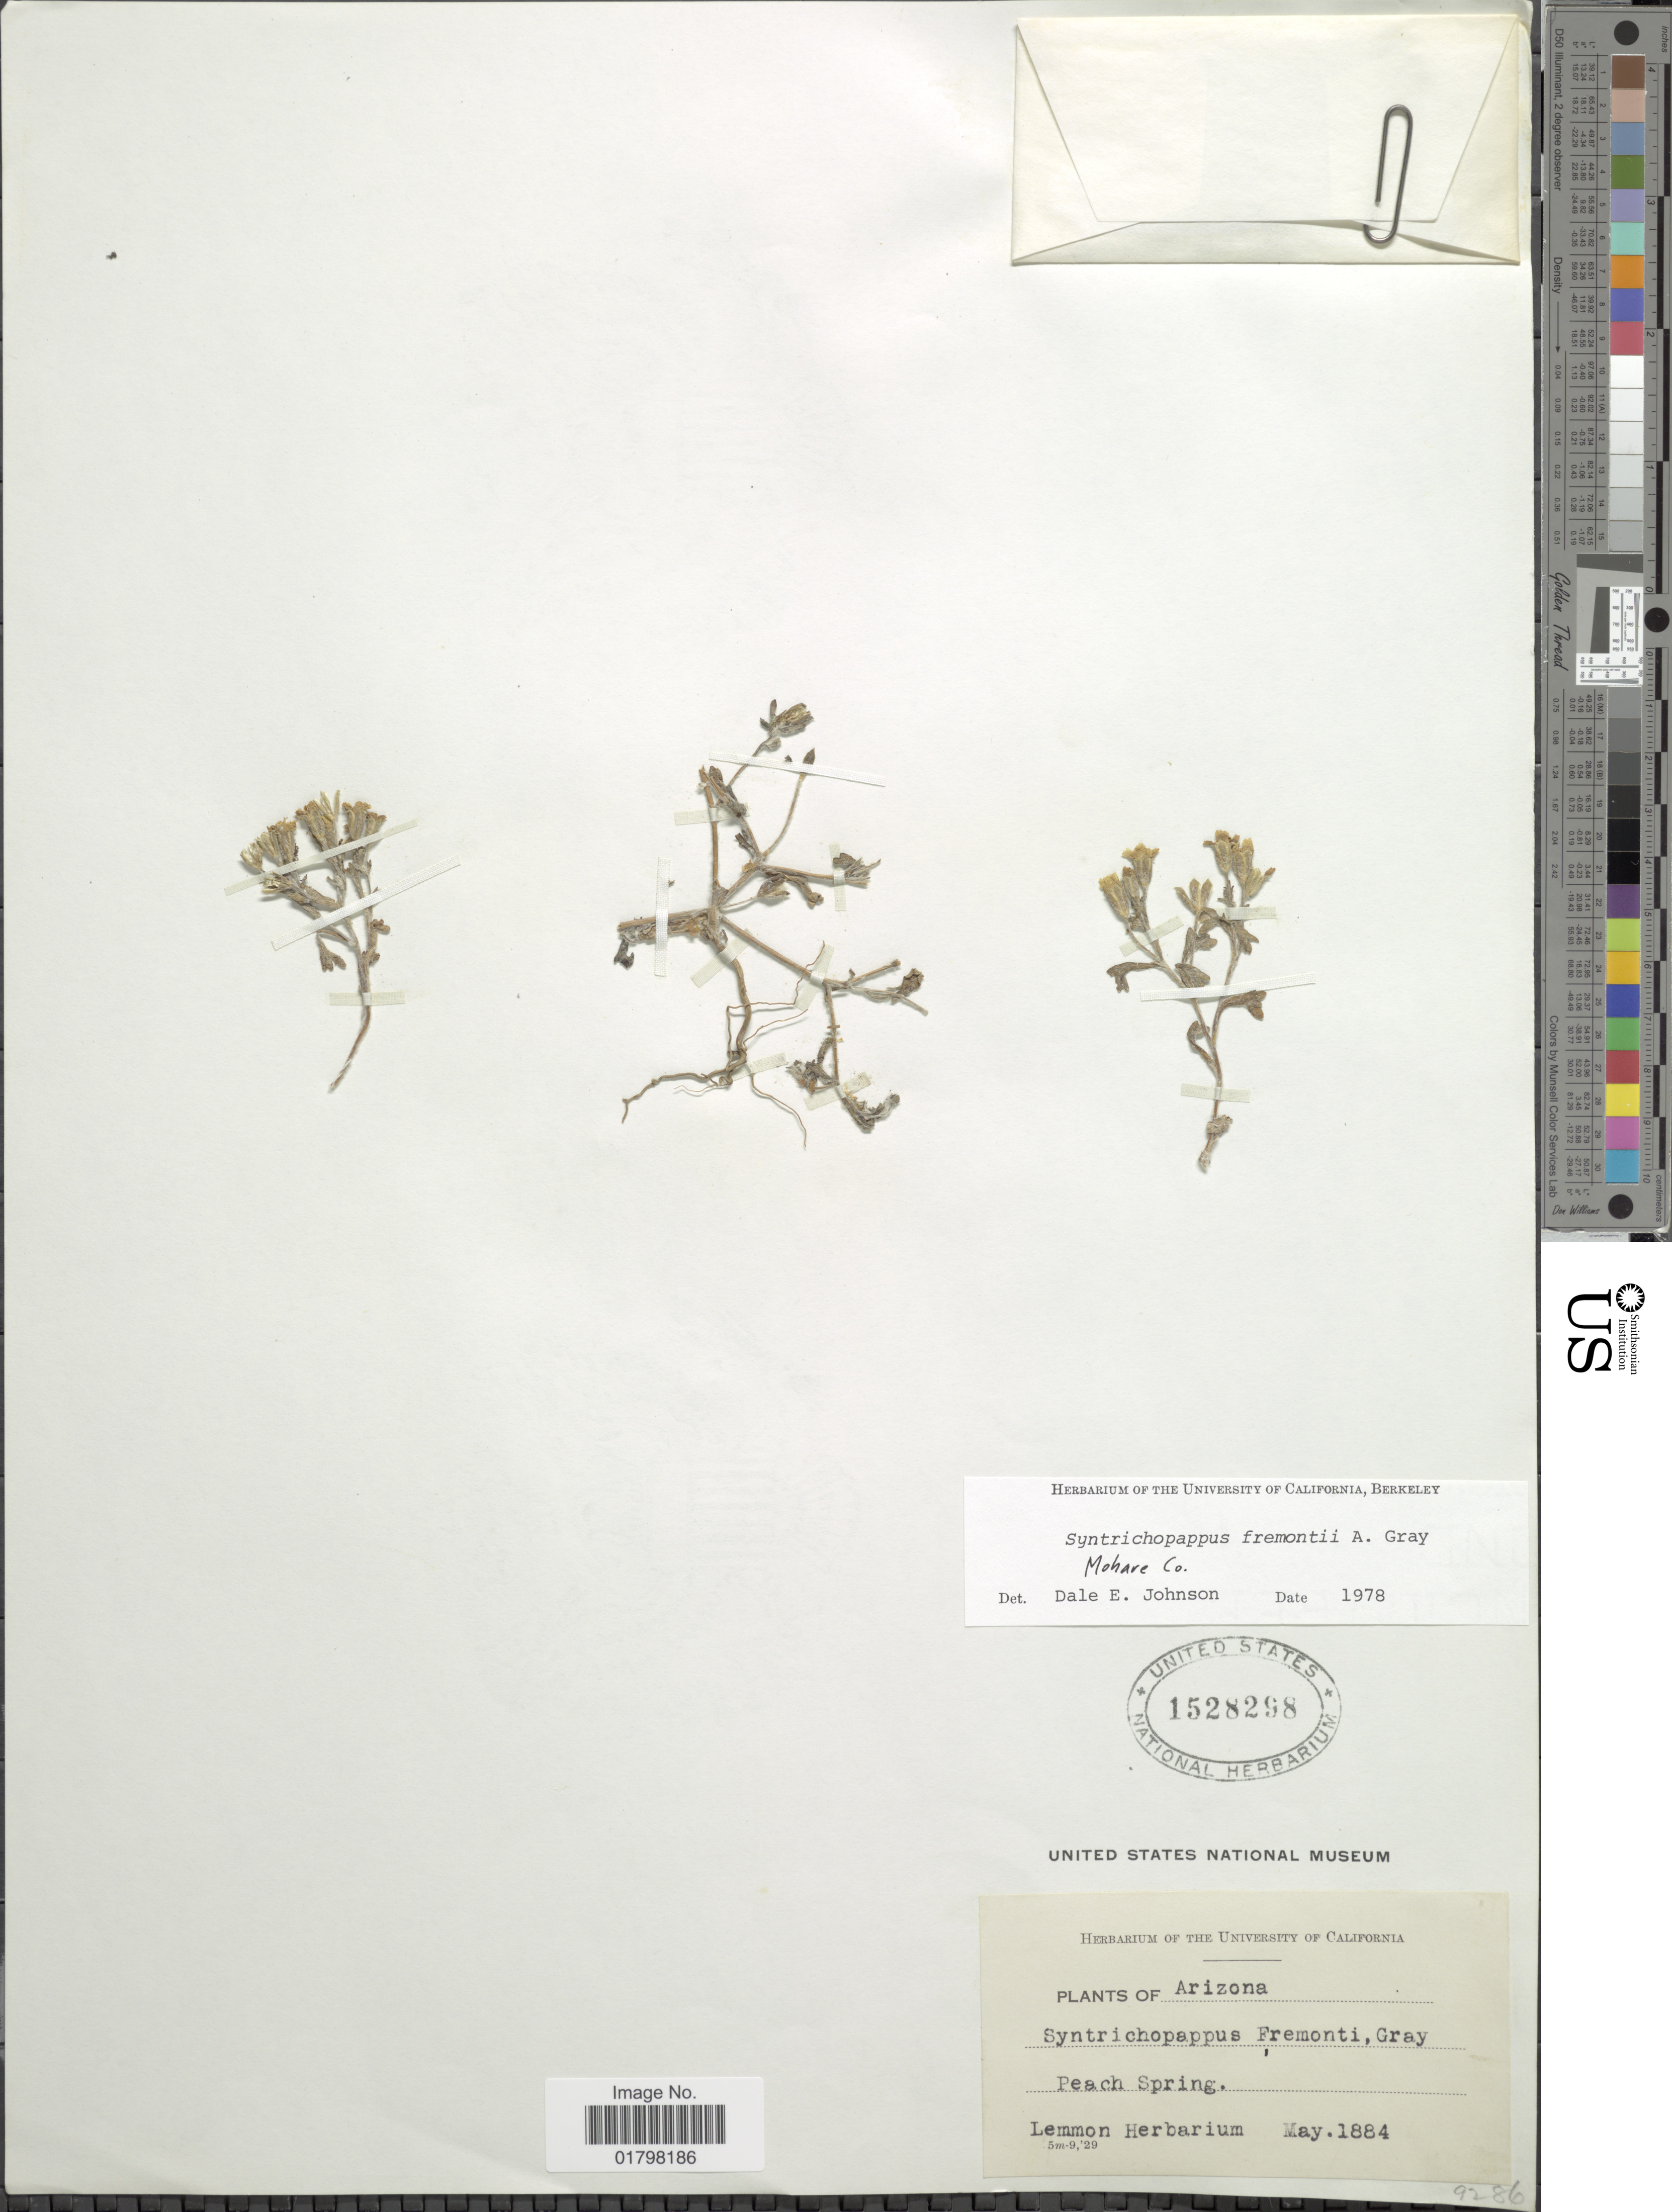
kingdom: Plantae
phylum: Tracheophyta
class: Magnoliopsida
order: Asterales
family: Asteraceae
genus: Syntrichopappus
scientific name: Syntrichopappus fremontii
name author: A. Gray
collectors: ex herb. Lemmon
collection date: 1884-05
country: United States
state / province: Arizona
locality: Peach Spring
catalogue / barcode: US 1528298